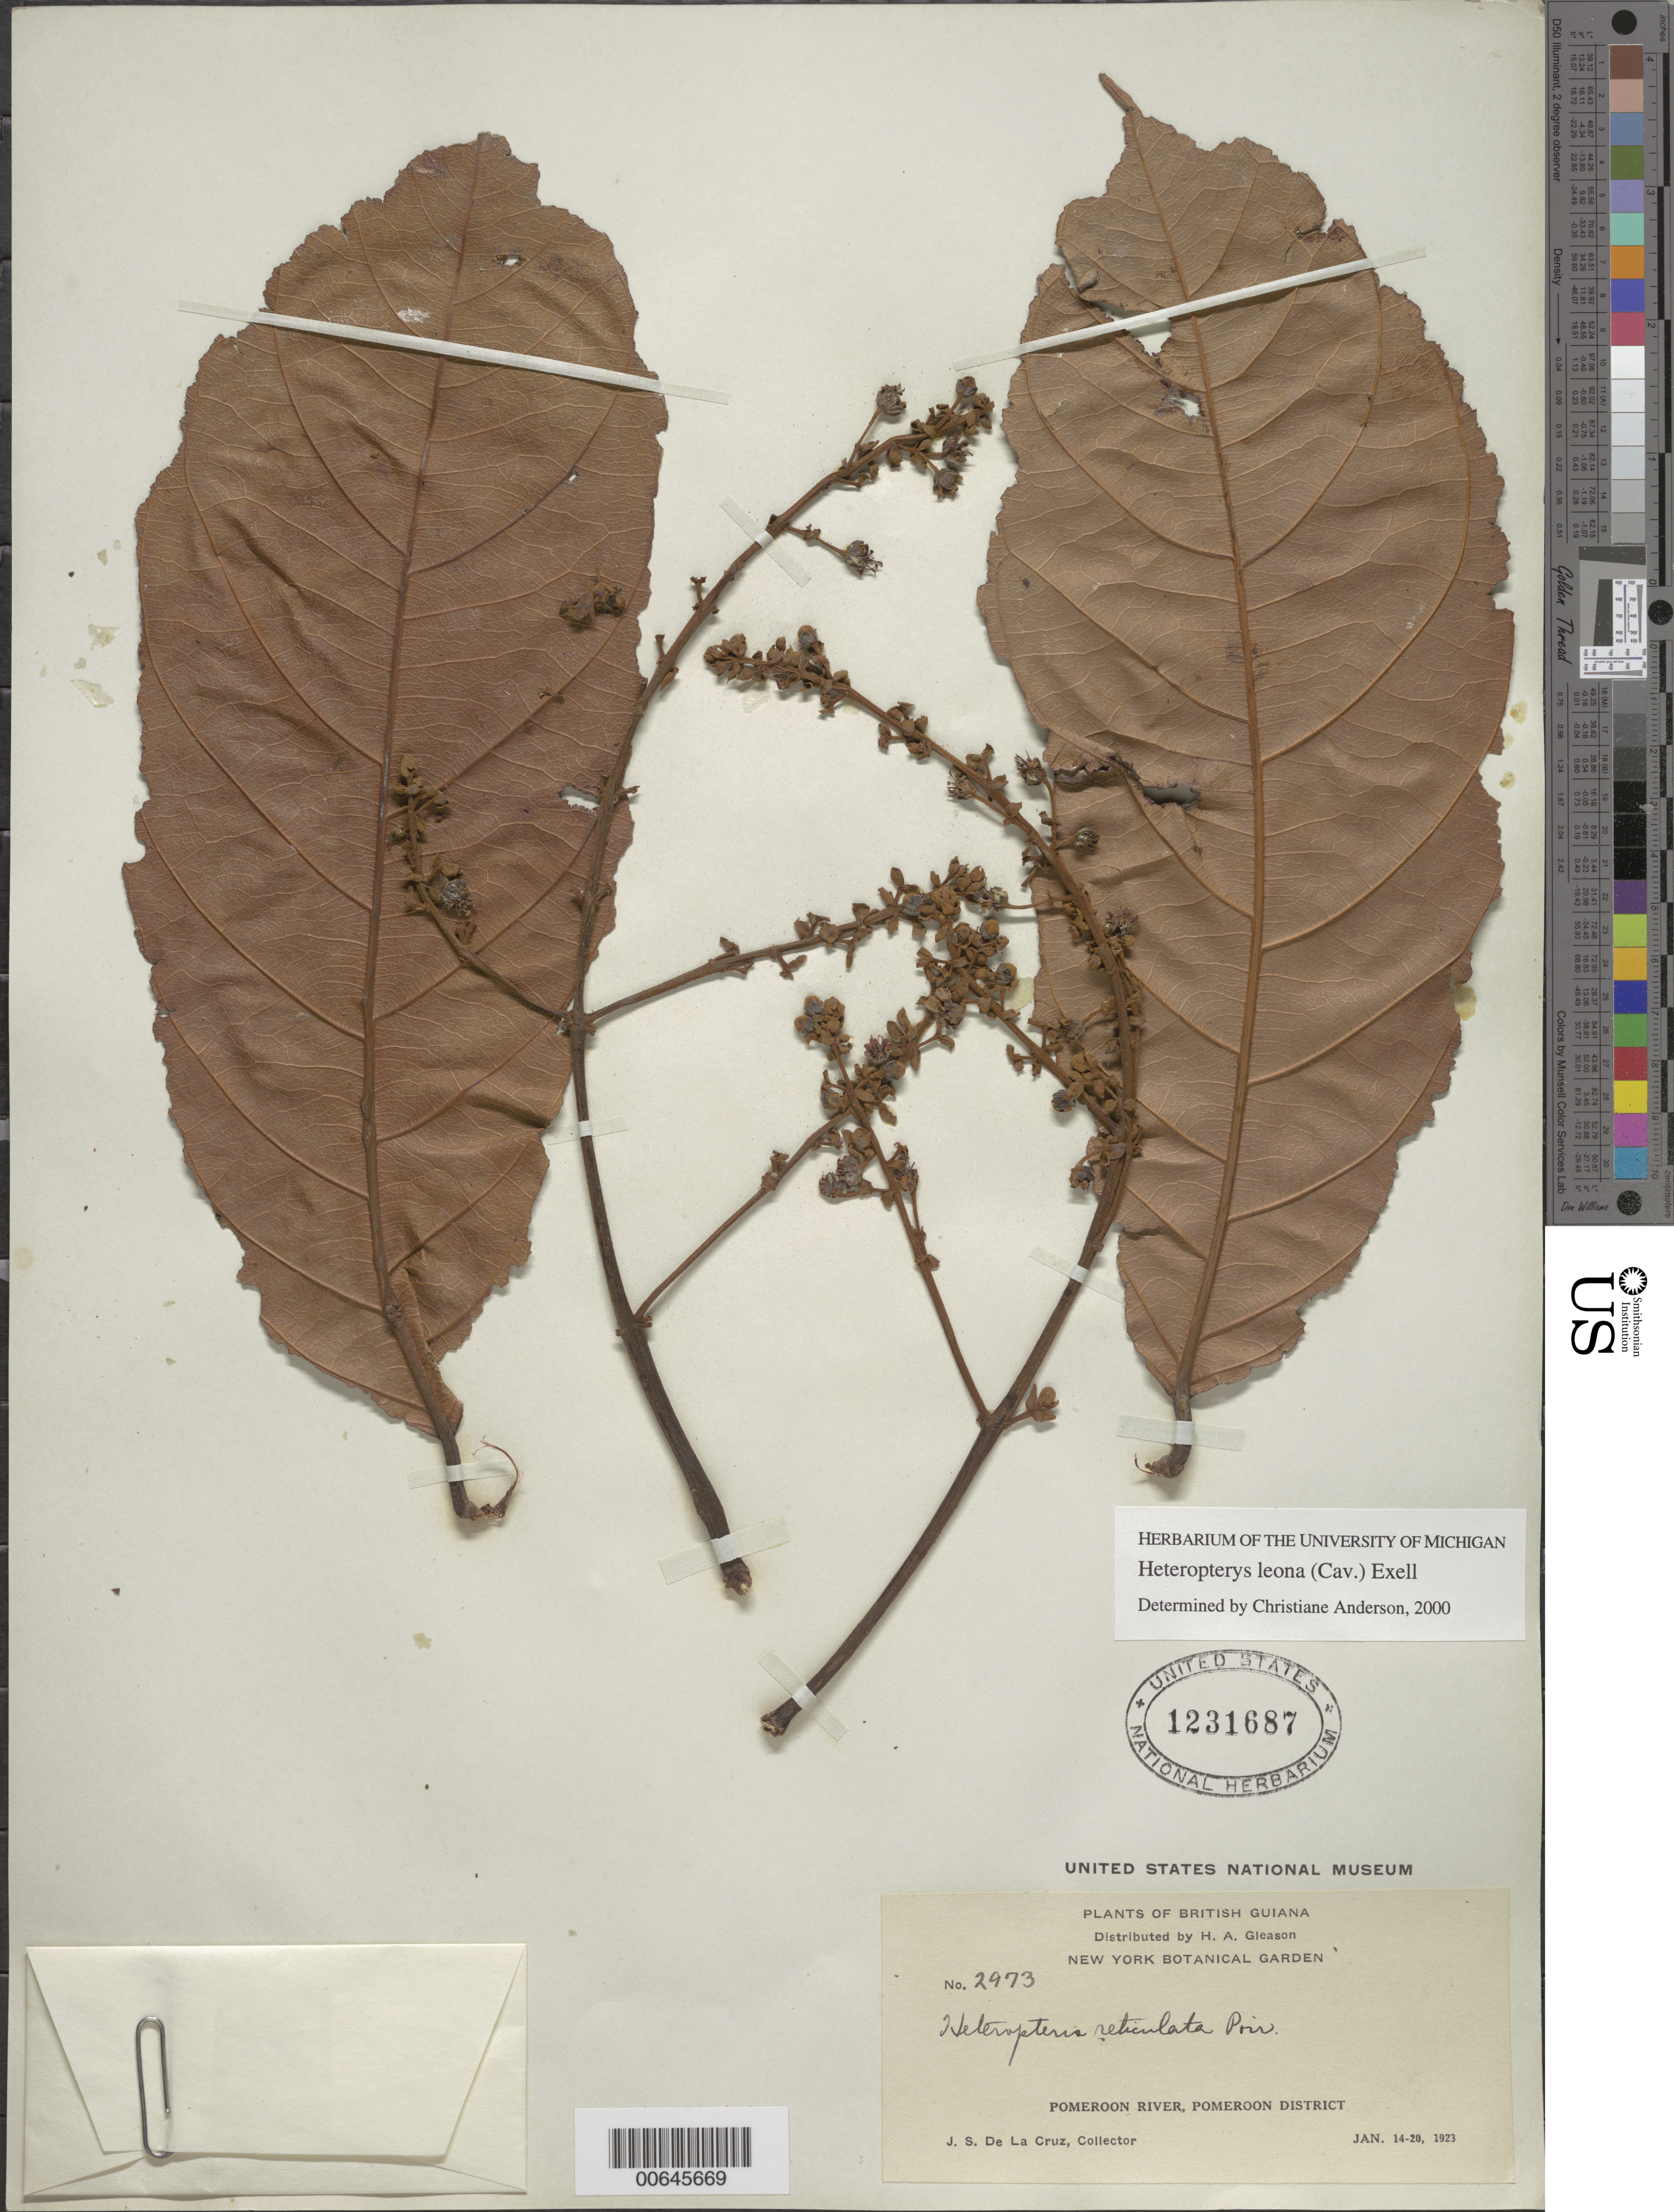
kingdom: Plantae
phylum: Tracheophyta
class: Magnoliopsida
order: Malpighiales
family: Malpighiaceae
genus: Heteropterys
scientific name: Heteropterys leona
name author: (Cav.) Exell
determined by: Anderson, C.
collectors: J. S. de la Cruz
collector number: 2973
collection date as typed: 14-Jan-23 to 20-Jan-23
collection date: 1923-01-14/1923-01-20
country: Guyana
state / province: Pomeroon-Supenaam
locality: Pomeroon R.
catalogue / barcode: US 1231687